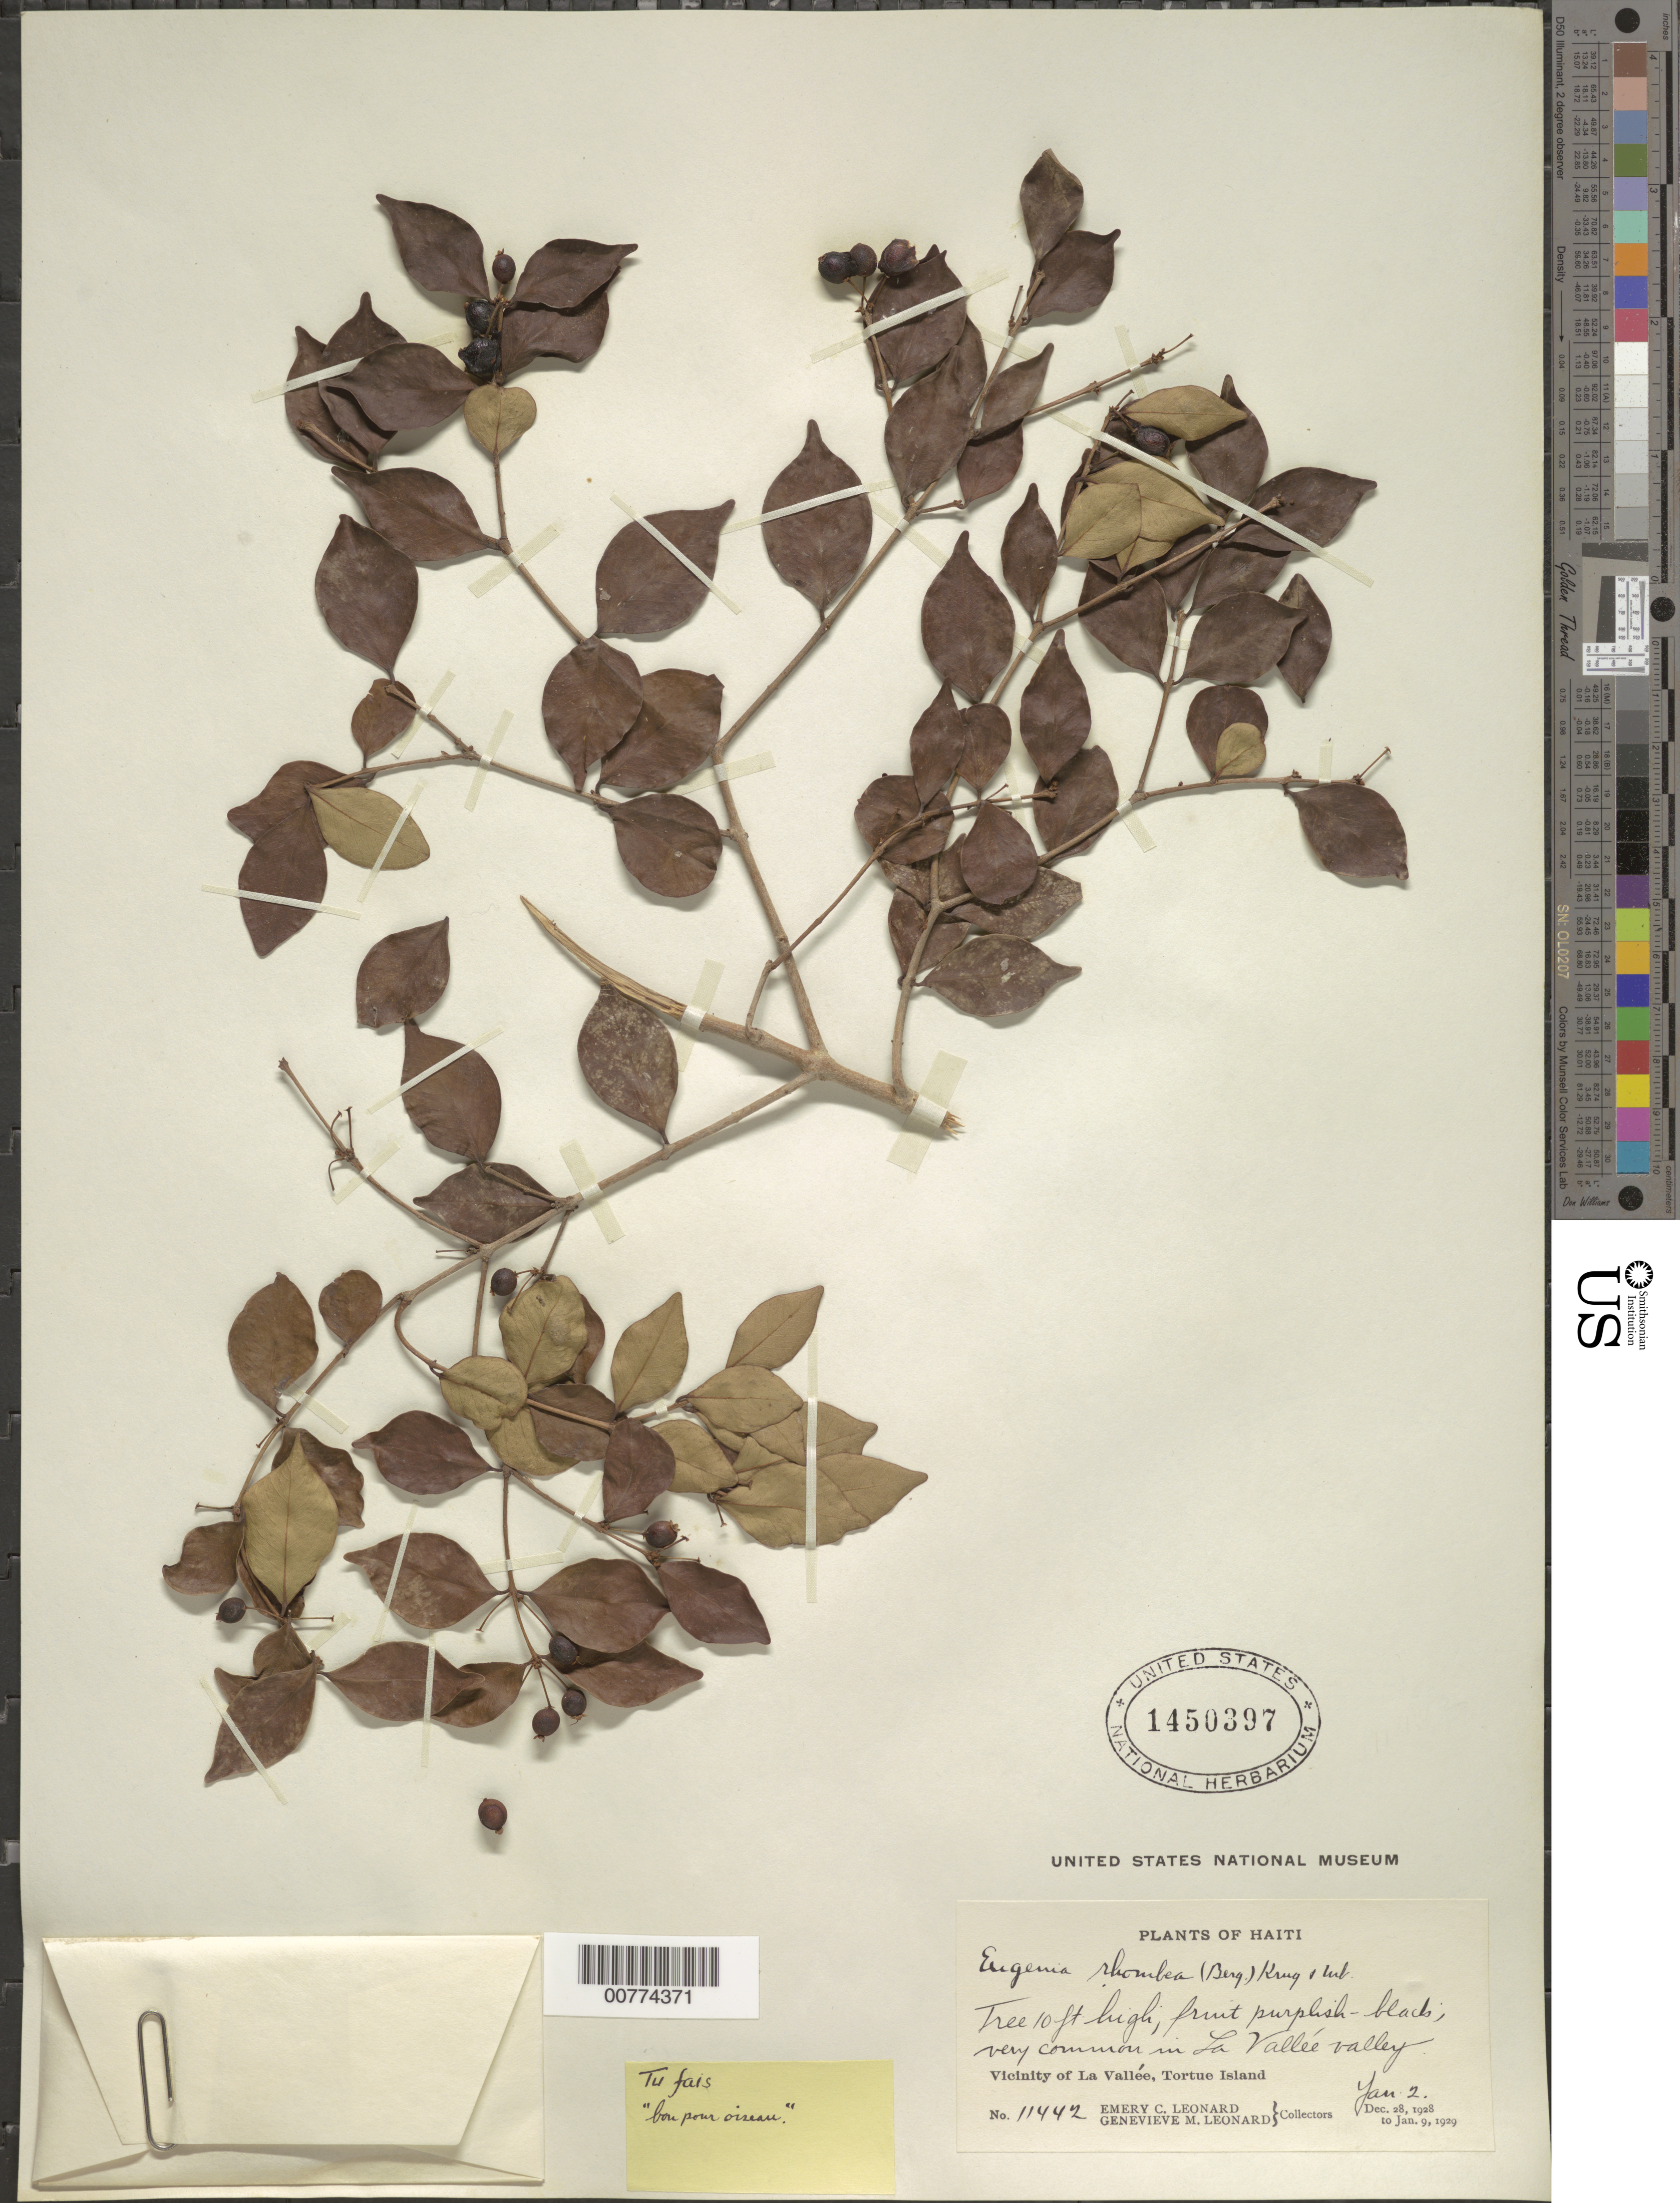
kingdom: Plantae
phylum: Tracheophyta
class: Magnoliopsida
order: Myrtales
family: Myrtaceae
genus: Eugenia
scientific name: Eugenia rhombea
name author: (O. Berg) Krug & Urb.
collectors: E. C. Leonard & G. M. Leonard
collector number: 11442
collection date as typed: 02 Jan 1929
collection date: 1929-01-02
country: Haiti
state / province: Nord-Óuest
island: Île de la Tortue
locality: Tortue Island, vicinity of La Vallée, La Vallée valley.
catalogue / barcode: US 1450397